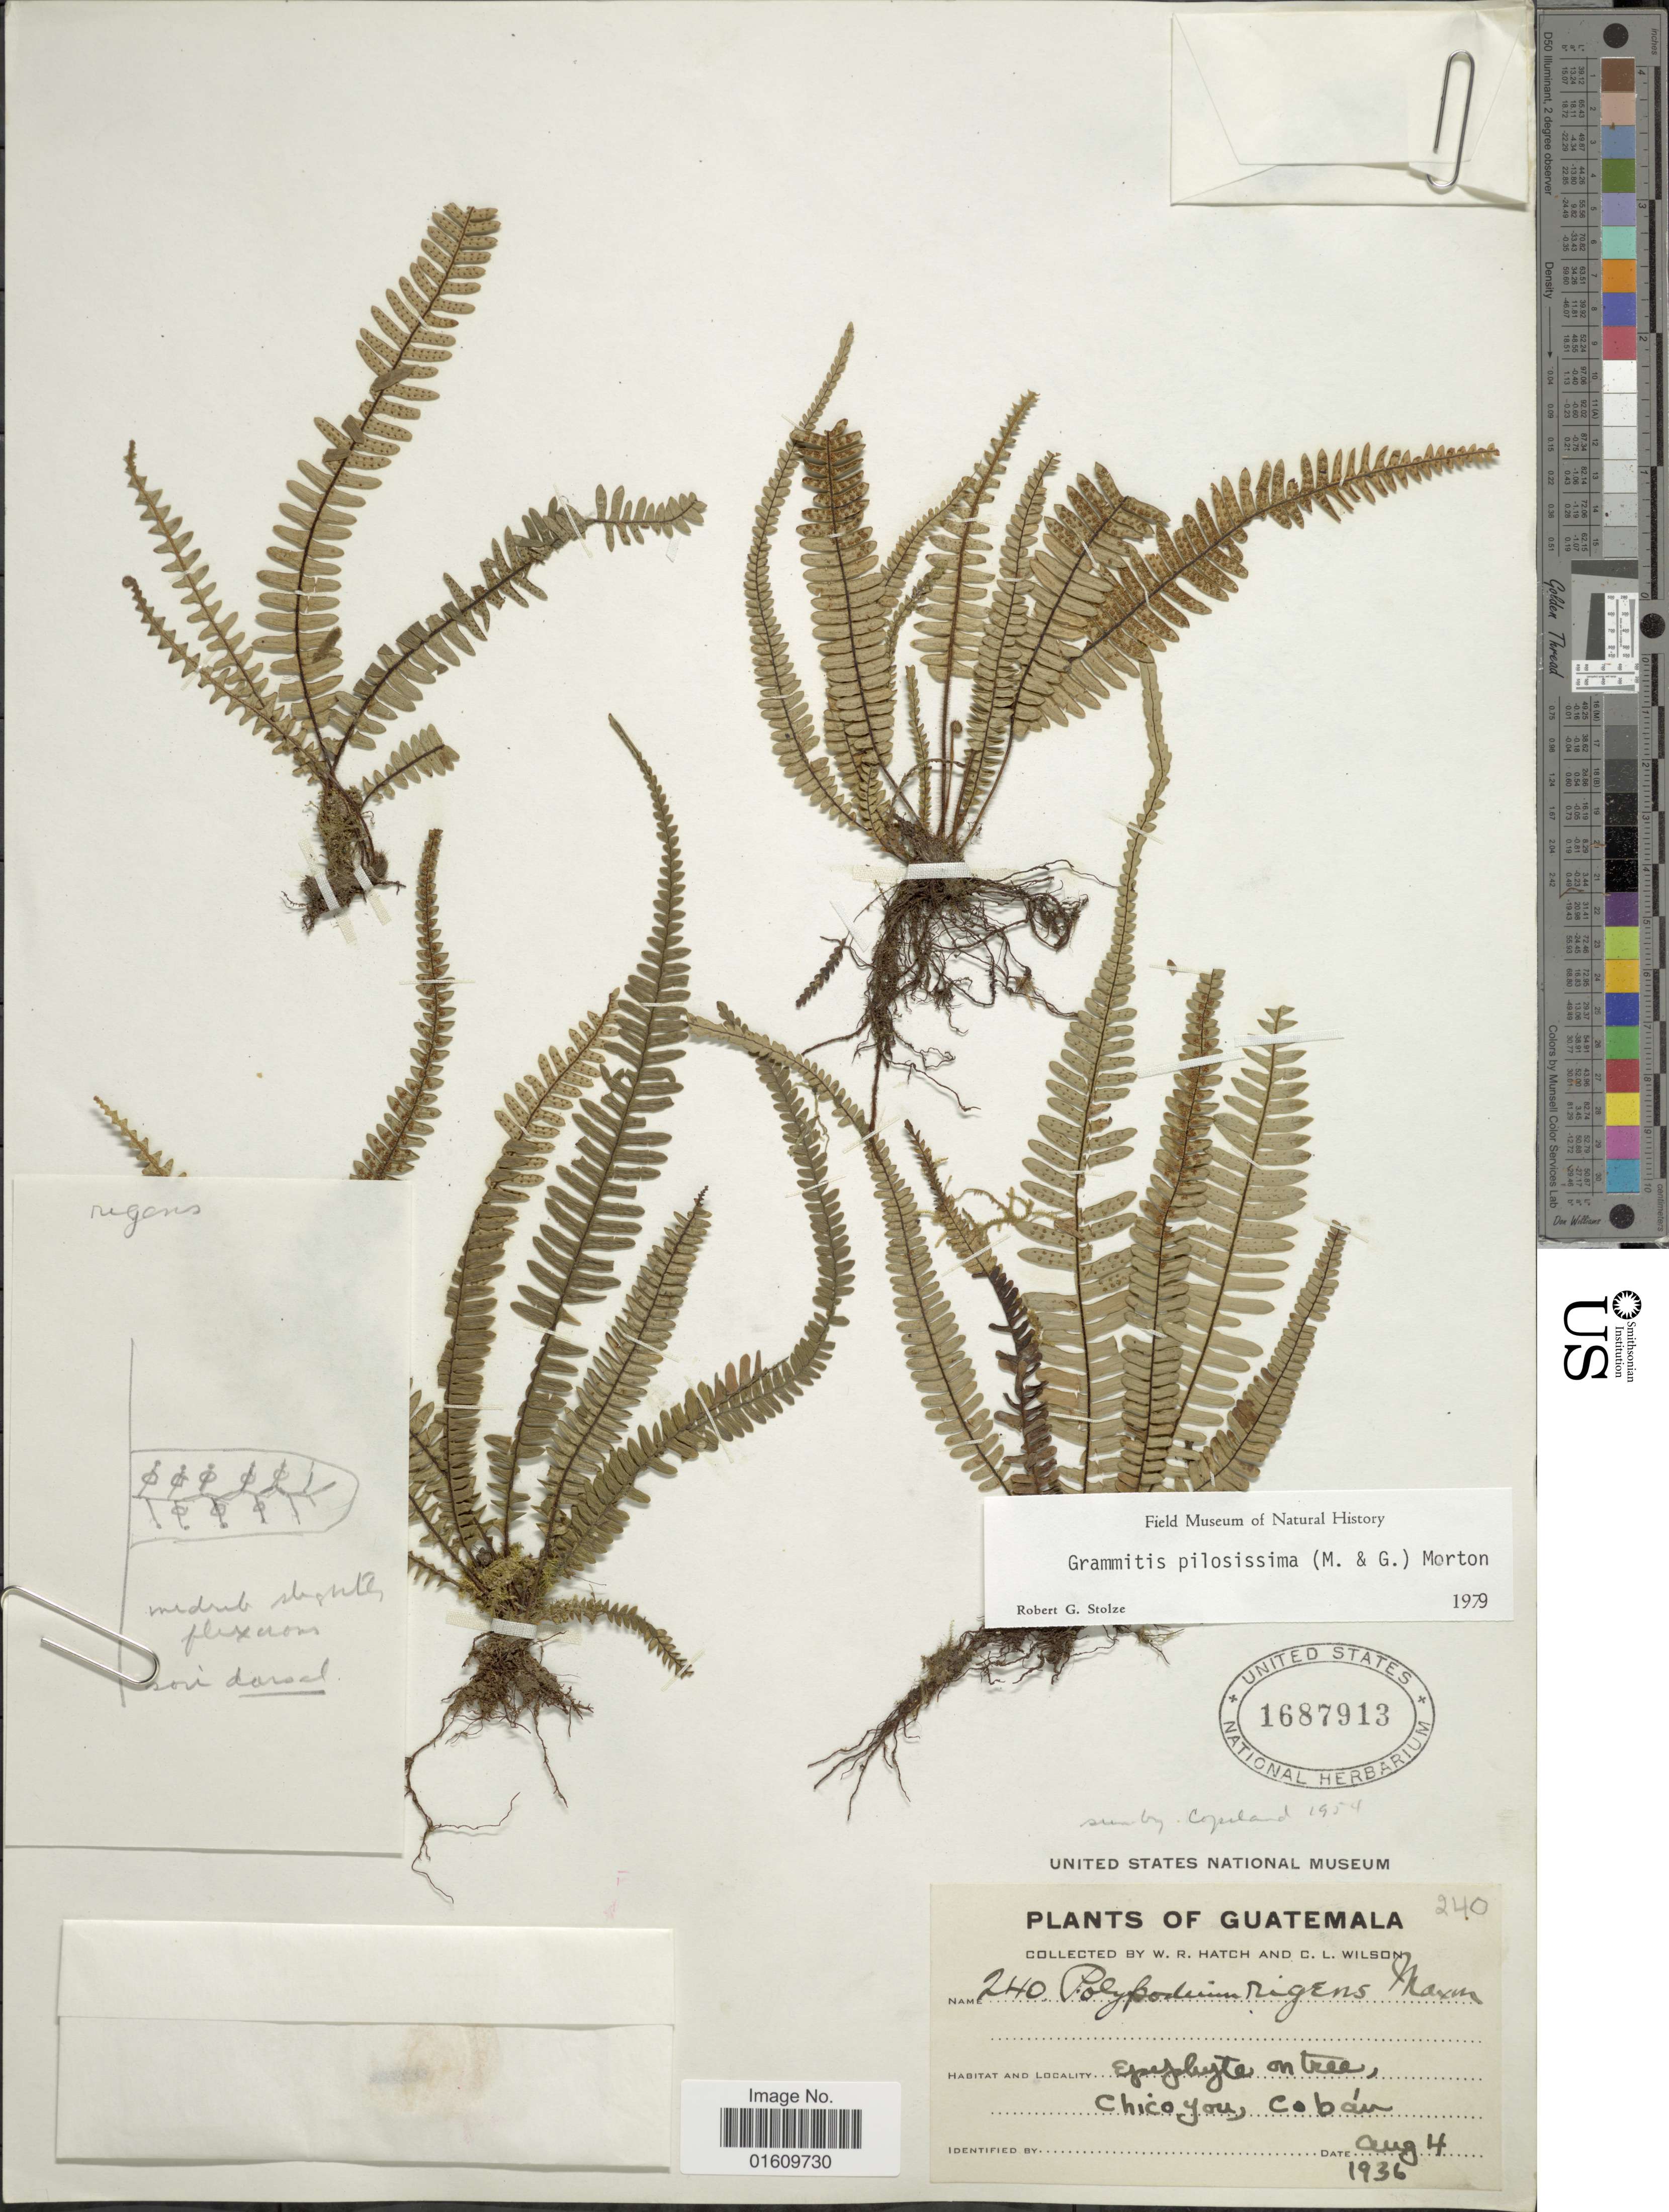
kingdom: Plantae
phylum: Tracheophyta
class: Polypodiopsida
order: Polypodiales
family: Polypodiaceae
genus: Melpomene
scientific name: Melpomene xiphopteroides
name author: (Liebm.) A.R. Sm. & R.C. Moran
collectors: W. Hatch & C. L. Wilson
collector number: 240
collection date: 1936-08-04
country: Guatemala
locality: Chicoyou, Coban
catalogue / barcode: US 1687913